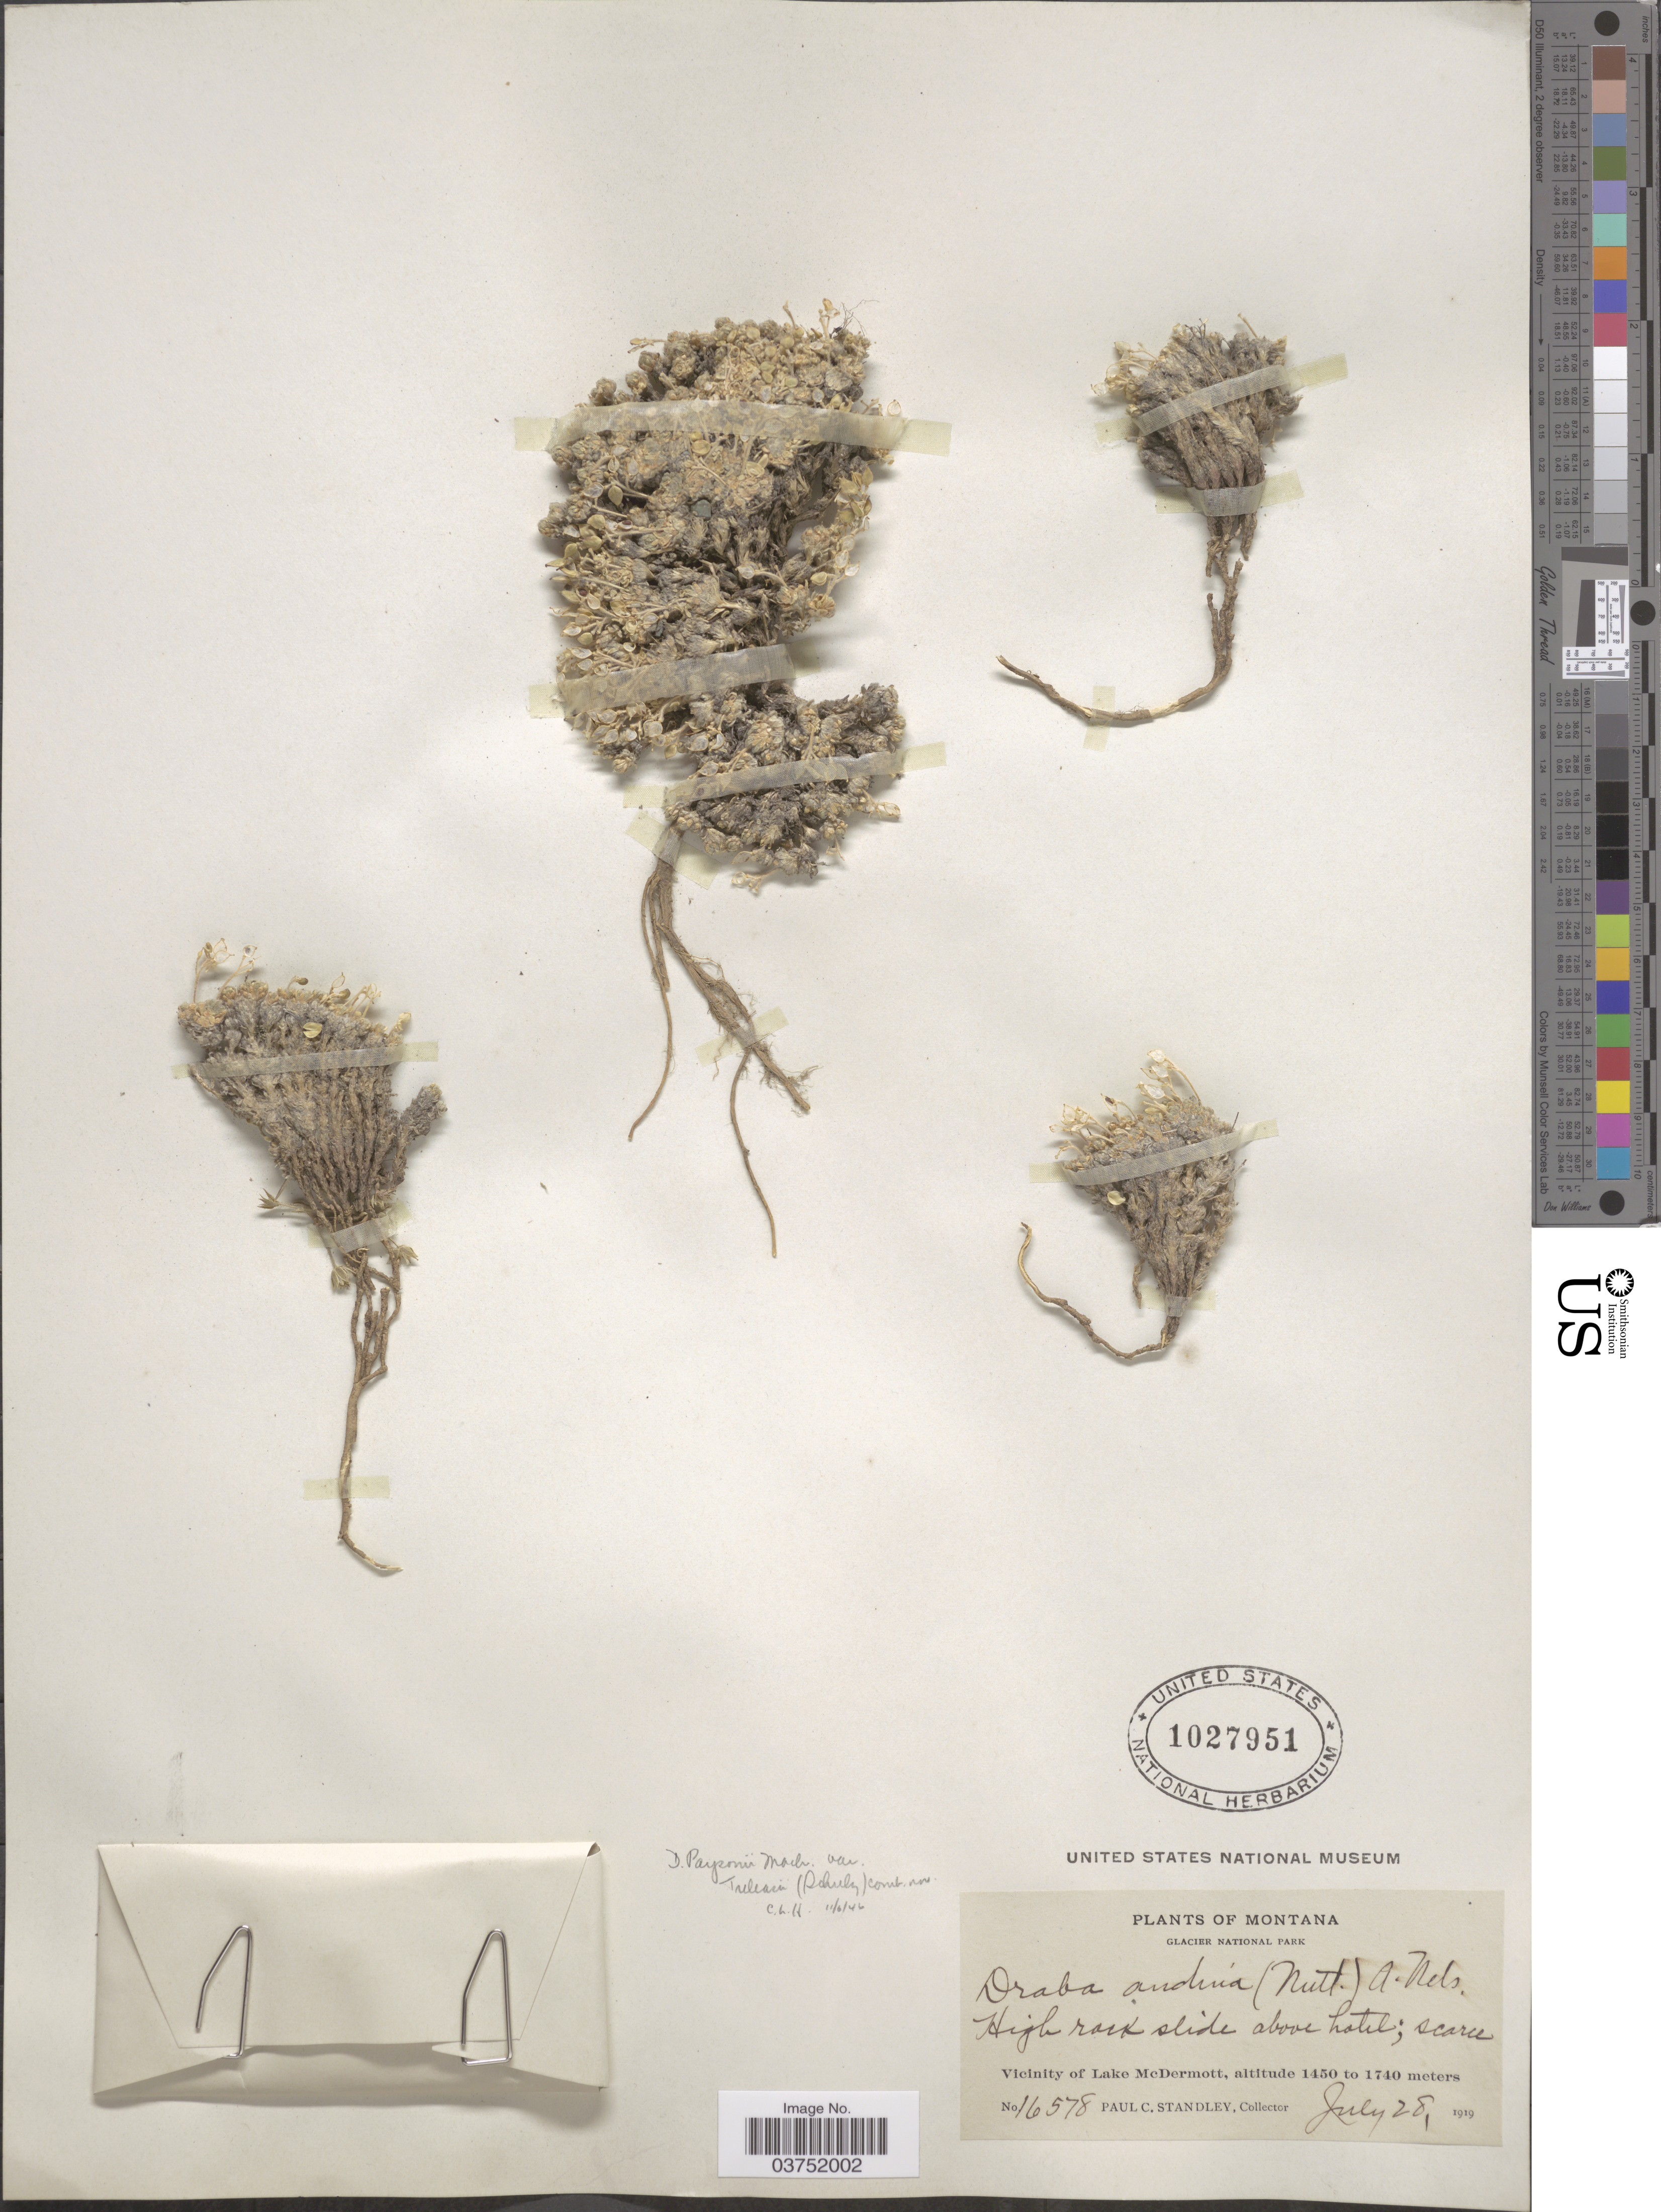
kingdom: Plantae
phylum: Tracheophyta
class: Magnoliopsida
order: Brassicales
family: Brassicaceae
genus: Draba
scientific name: Draba novolympica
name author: Payson & H. St. John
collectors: P. C. Standley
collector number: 16578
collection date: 1919-07-28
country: United States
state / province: Montana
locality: Glacier National Park. High rock slide above Hotel. Vicinity of Lake McDermott.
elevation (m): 1450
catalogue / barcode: US 1027951